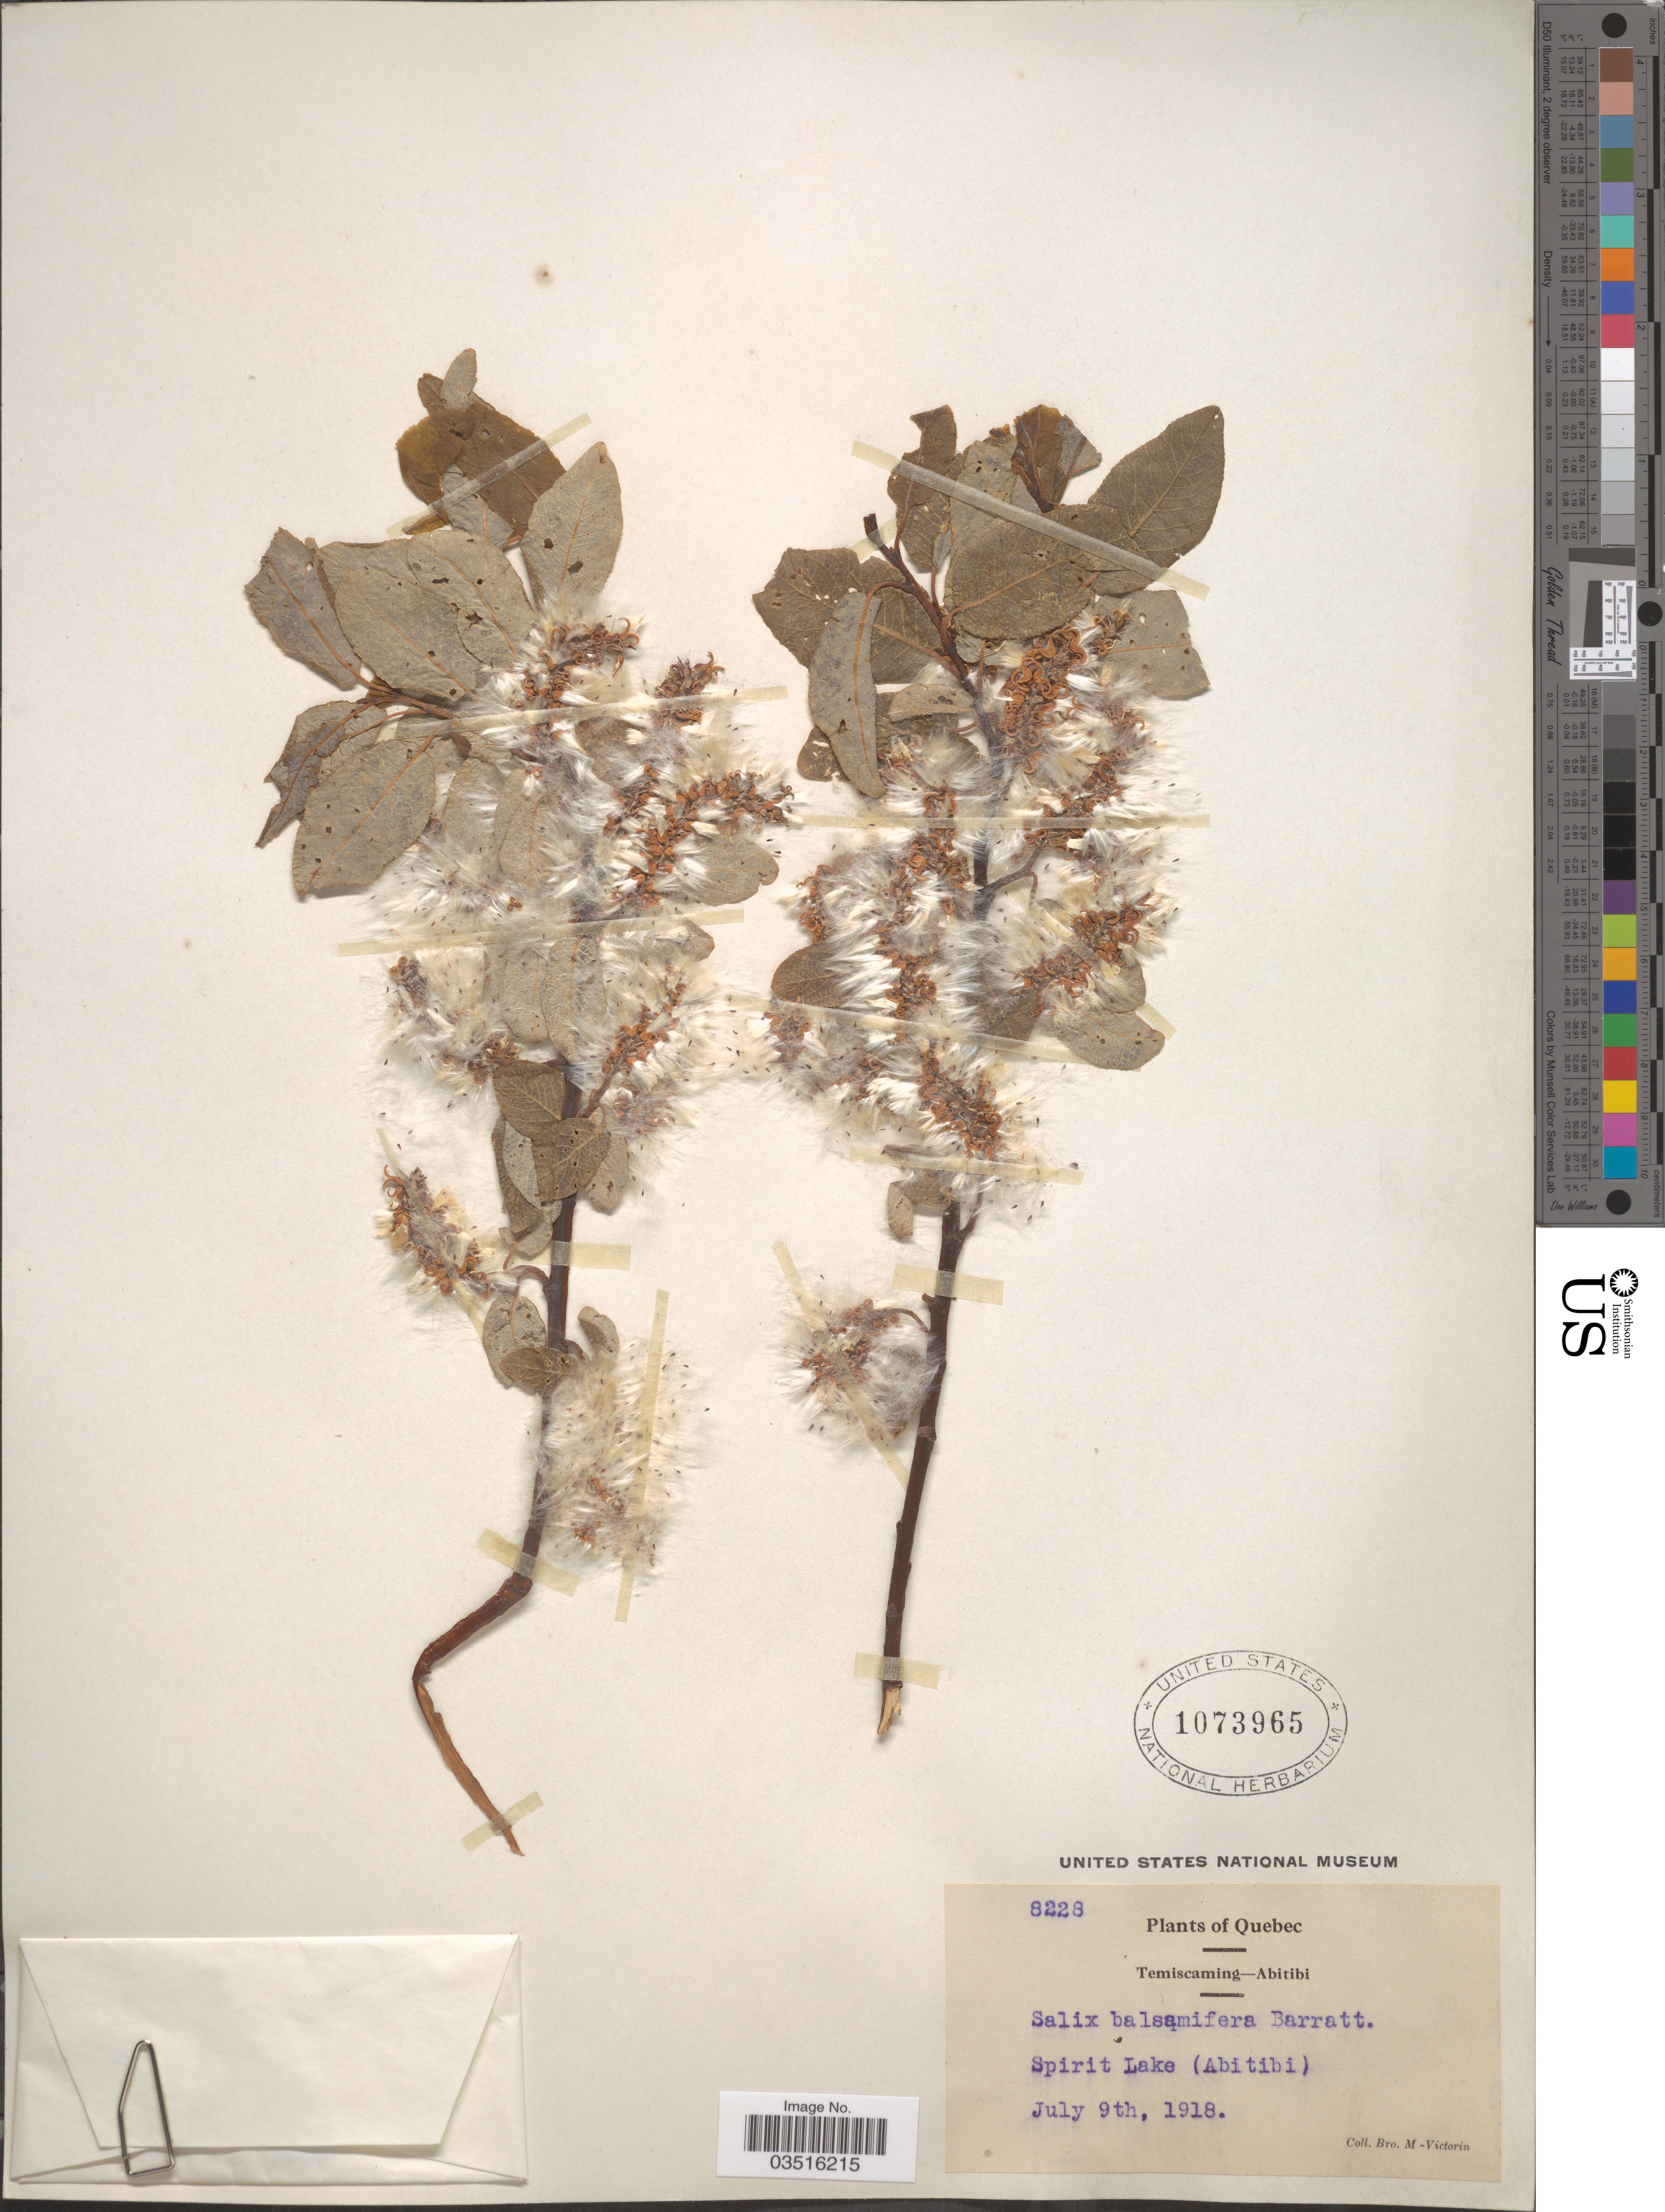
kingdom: Plantae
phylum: Tracheophyta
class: Magnoliopsida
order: Malpighiales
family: Salicaceae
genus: Salix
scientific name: Salix pyrifolia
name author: Ledeb.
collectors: Fr. Marie-Victorin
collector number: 8228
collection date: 1918-07-09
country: Canada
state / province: Quebec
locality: Temiscaming-Abitibi. Spirit Lake (Abitibi).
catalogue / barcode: US 1073965